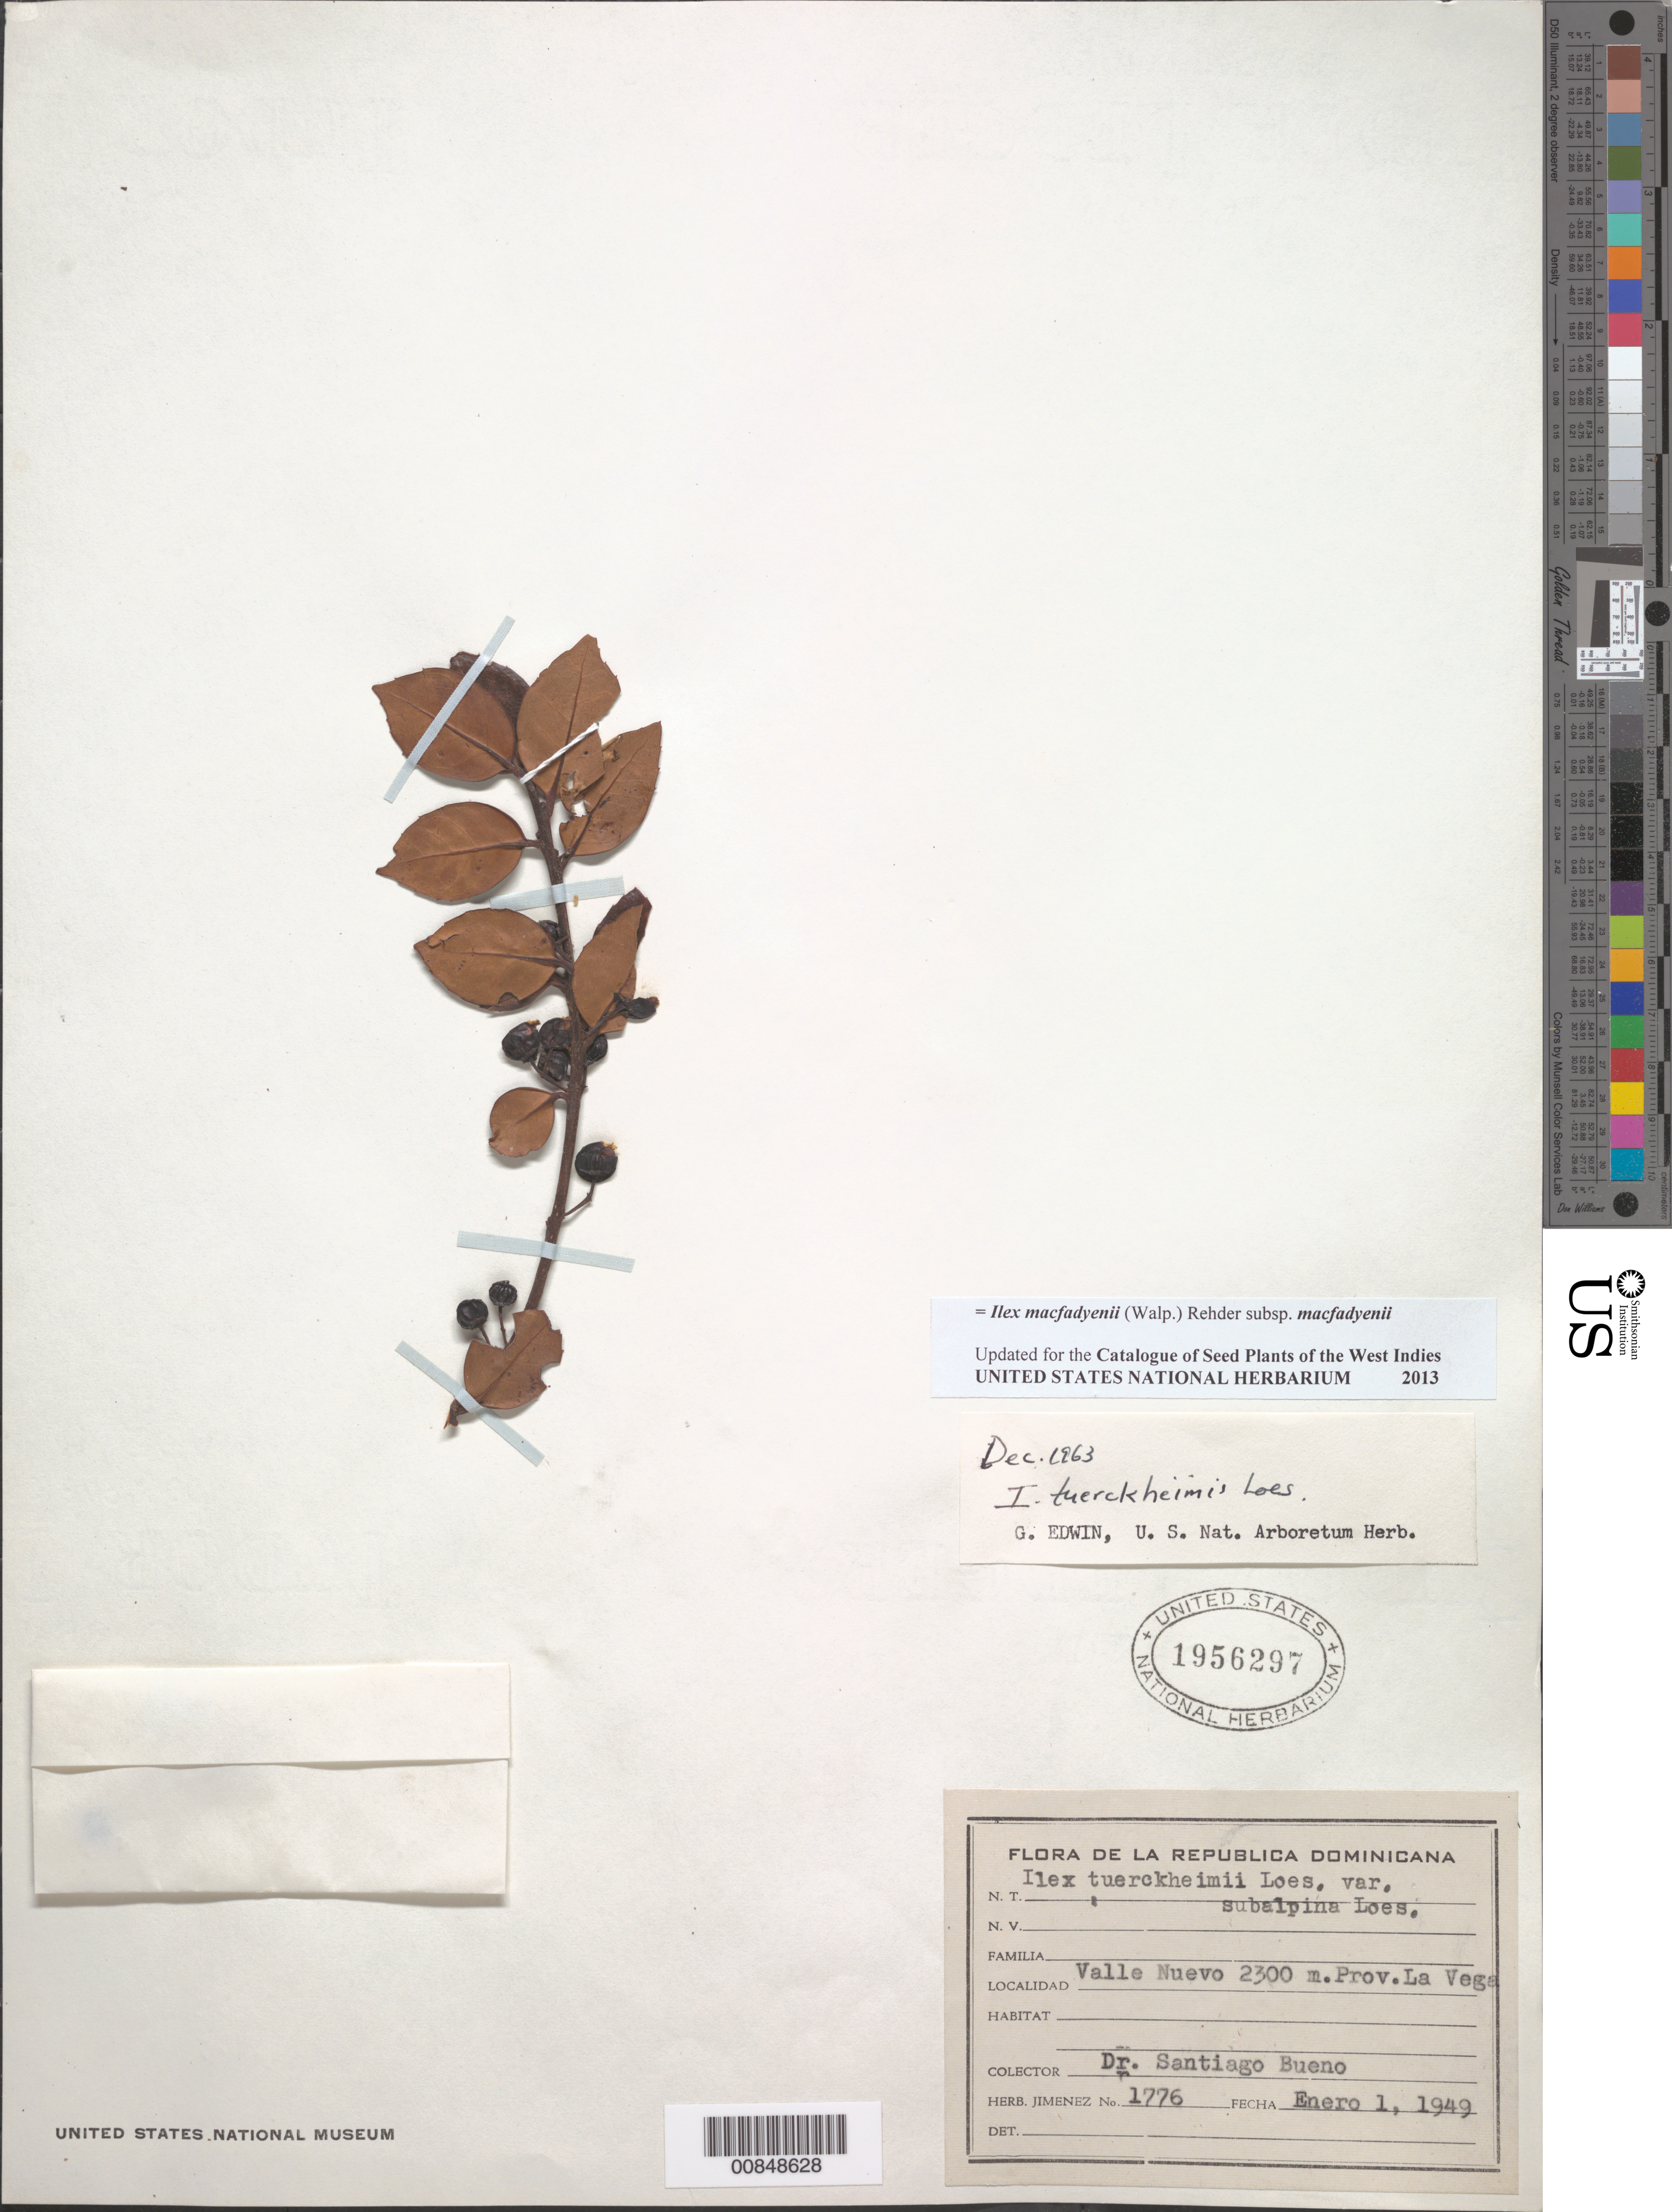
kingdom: Plantae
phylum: Tracheophyta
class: Magnoliopsida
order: Aquifoliales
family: Aquifoliaceae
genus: Ilex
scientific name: Ilex macfadyenii subsp. macfadyenii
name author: (Walp.) Rehder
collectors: S. Bueno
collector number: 1776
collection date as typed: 01 Jan 1949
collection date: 1949-01-01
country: Dominican Republic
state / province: La Vega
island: Hispaniola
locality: Valle Nuevo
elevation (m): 2300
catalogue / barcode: US 1956297